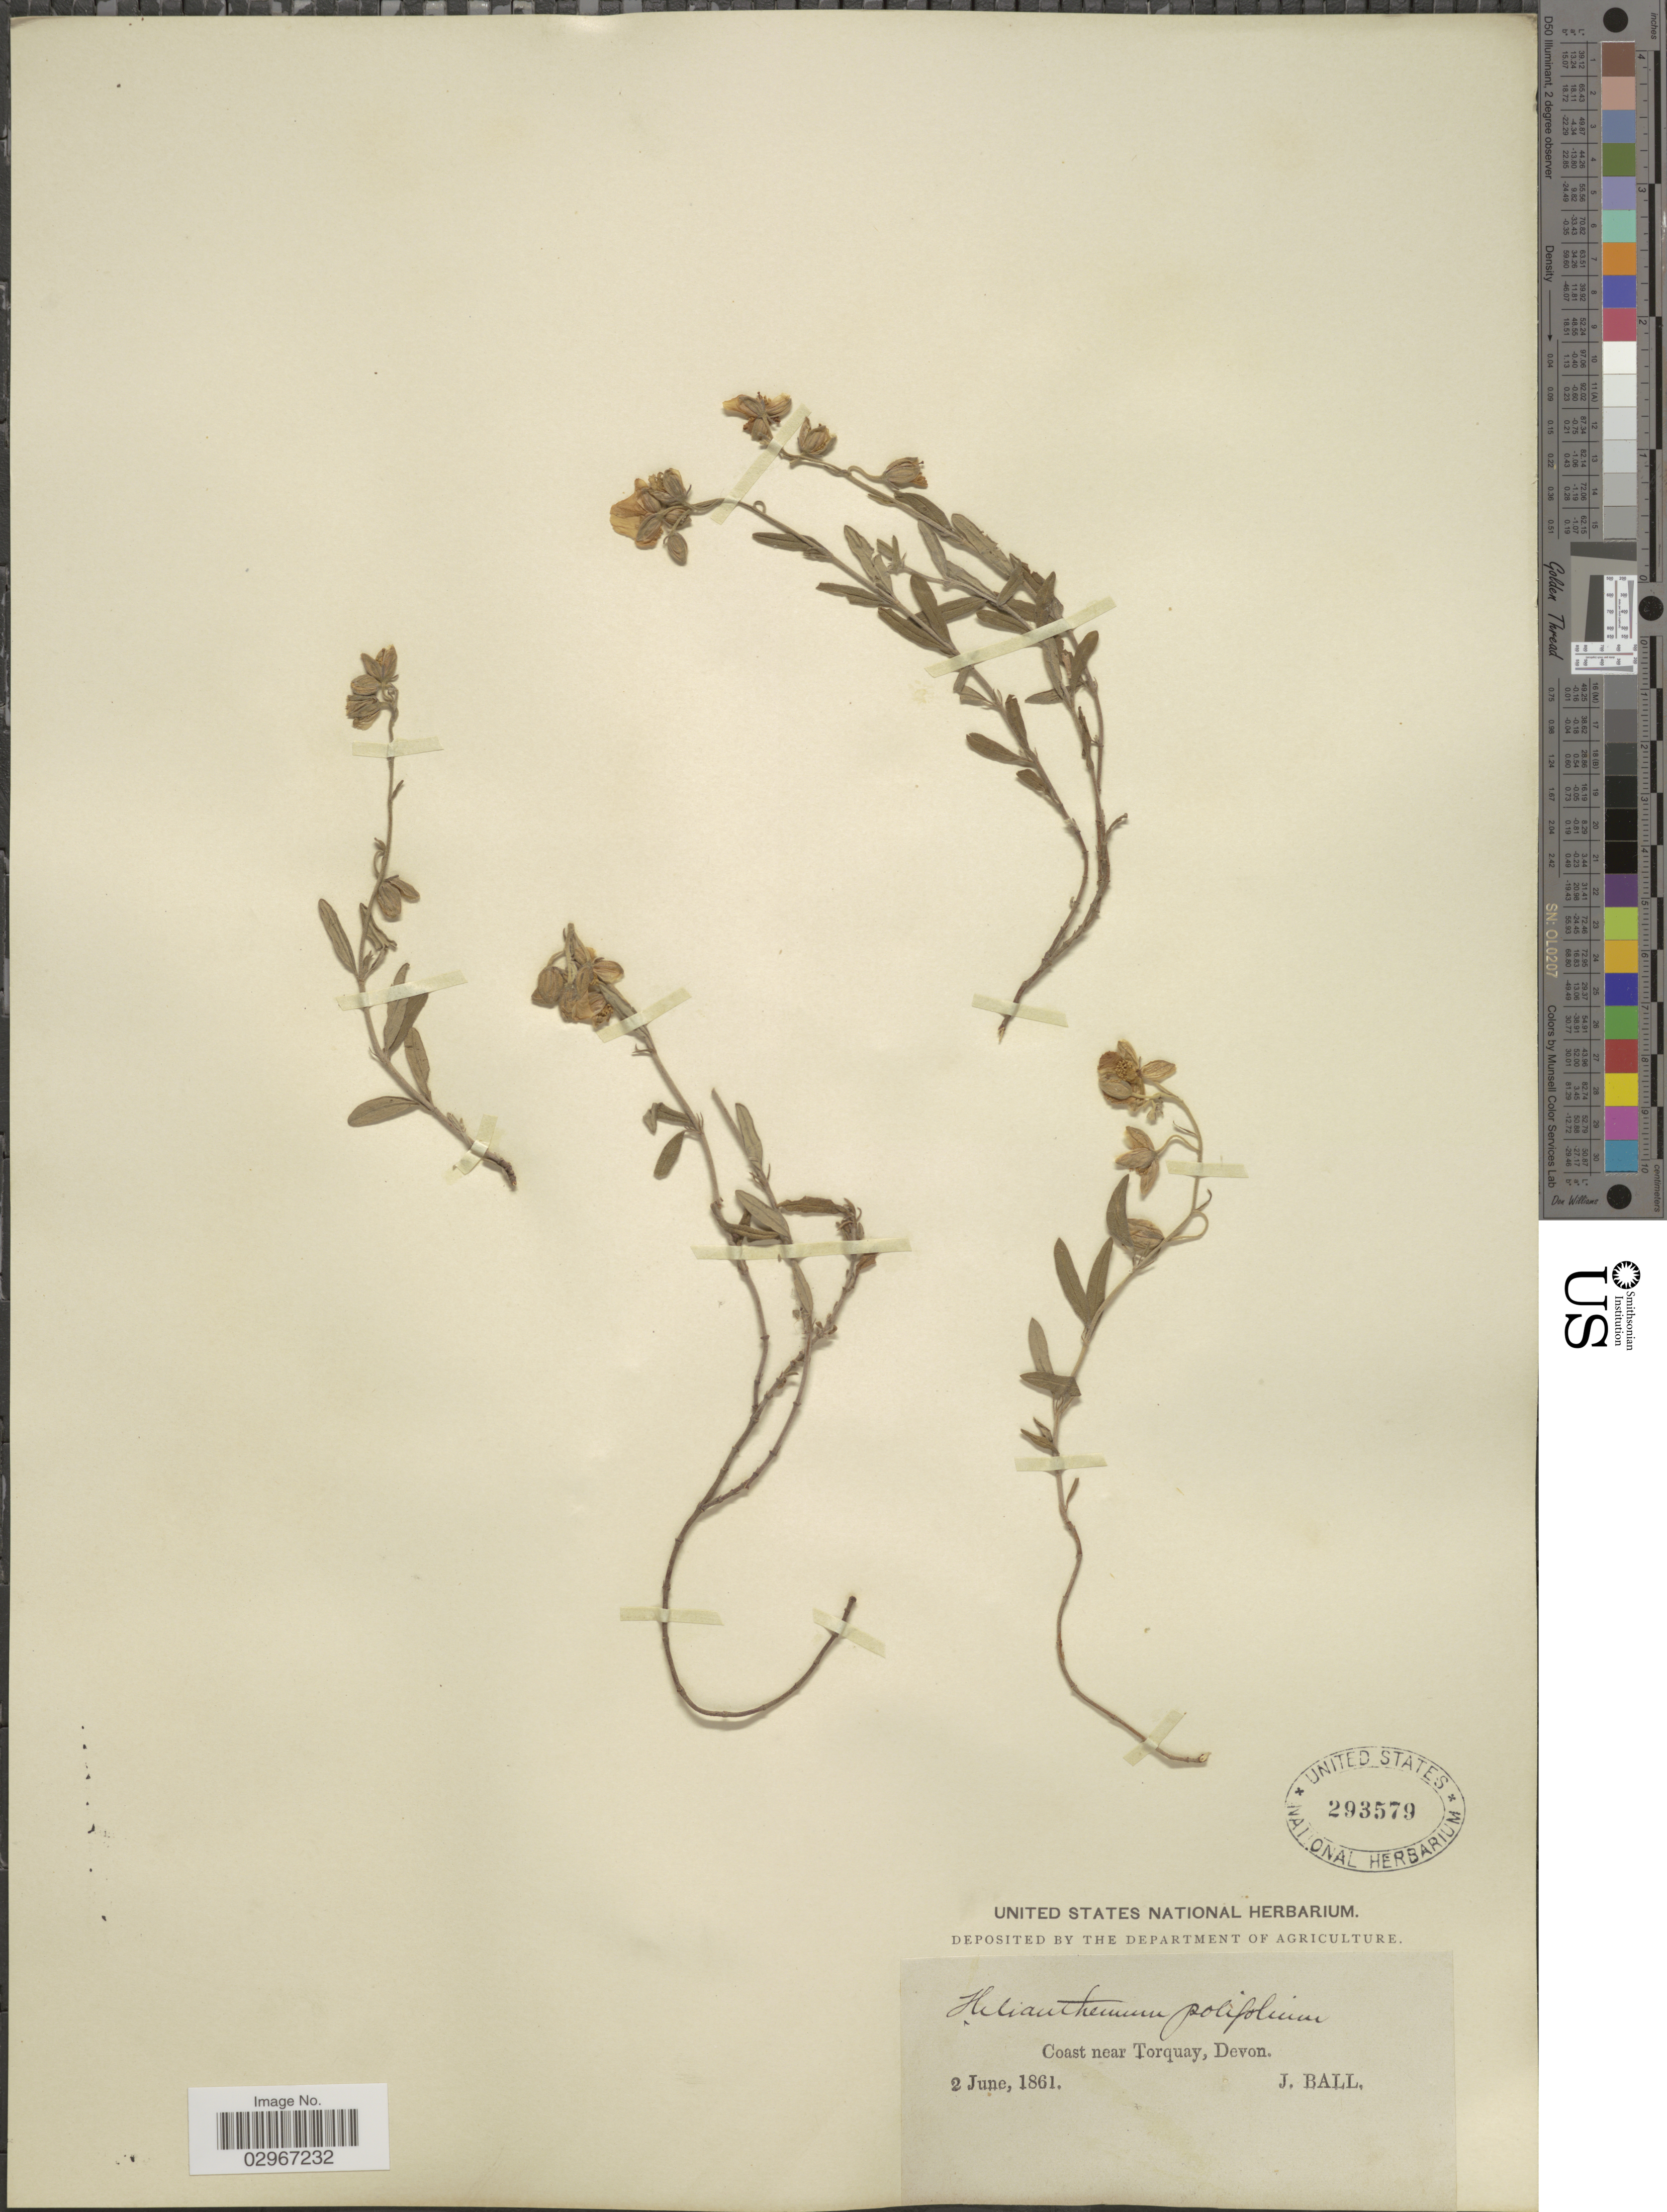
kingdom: Plantae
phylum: Tracheophyta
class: Magnoliopsida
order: Malvales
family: Cistaceae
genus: Helianthemum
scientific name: Helianthemum polifolium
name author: Mill.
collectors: J. Ball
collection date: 1861-06-02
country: United Kingdom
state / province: England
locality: Coast near Torquay, Devon.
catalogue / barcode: US 293579